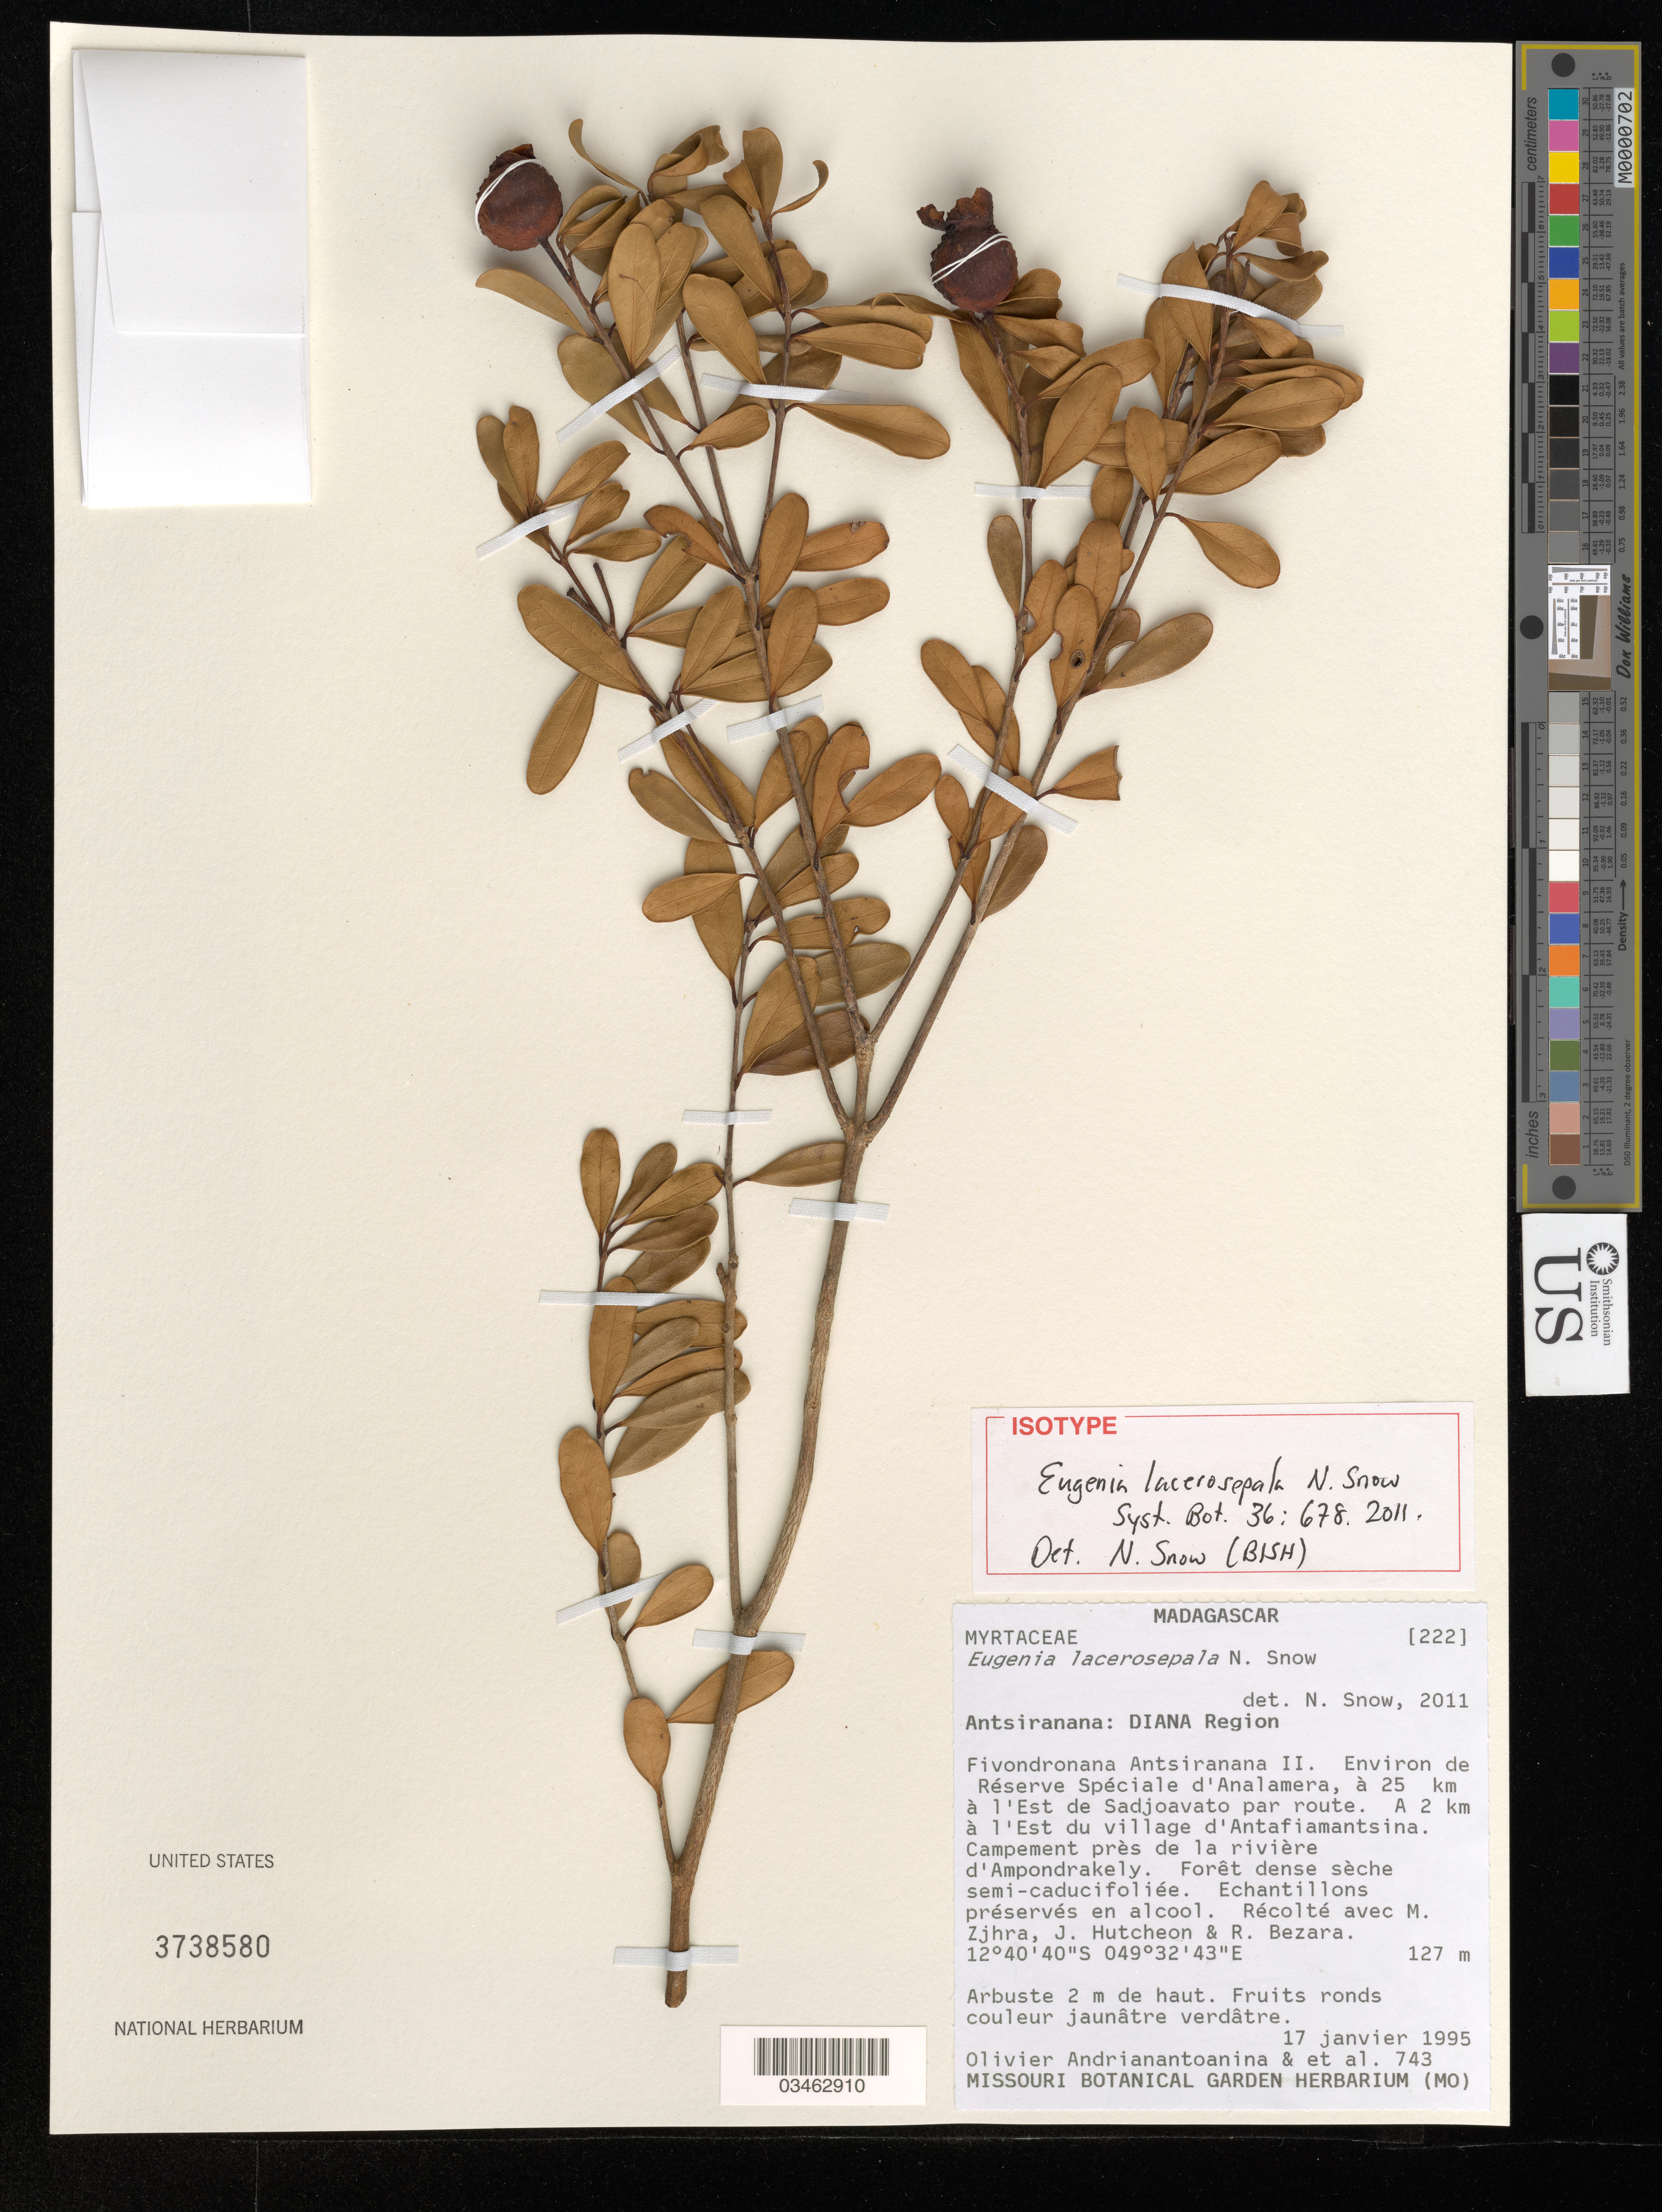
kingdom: Plantae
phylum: Tracheophyta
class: Magnoliopsida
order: Myrtales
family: Myrtaceae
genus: Eugenia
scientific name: Eugenia lacerosepala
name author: N. Snow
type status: Isotype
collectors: O. Andrianantoanina, M. Zjhra, J. Hutcheon & R. Bezara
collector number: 743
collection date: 1995-01-17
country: Madagascar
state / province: Diana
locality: Fivondronana Antsiranana II, Environ de Réserve Spéciale d'Analamera, à 25 km à l'Est de Sadjoavato par route, A 2 km à l'Est du village d'Antafiamantsina, Campement près de la rivière d'Ampondrakely.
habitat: Foret dense seche semi-caducifoliee.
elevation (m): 127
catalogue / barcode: US 3738580